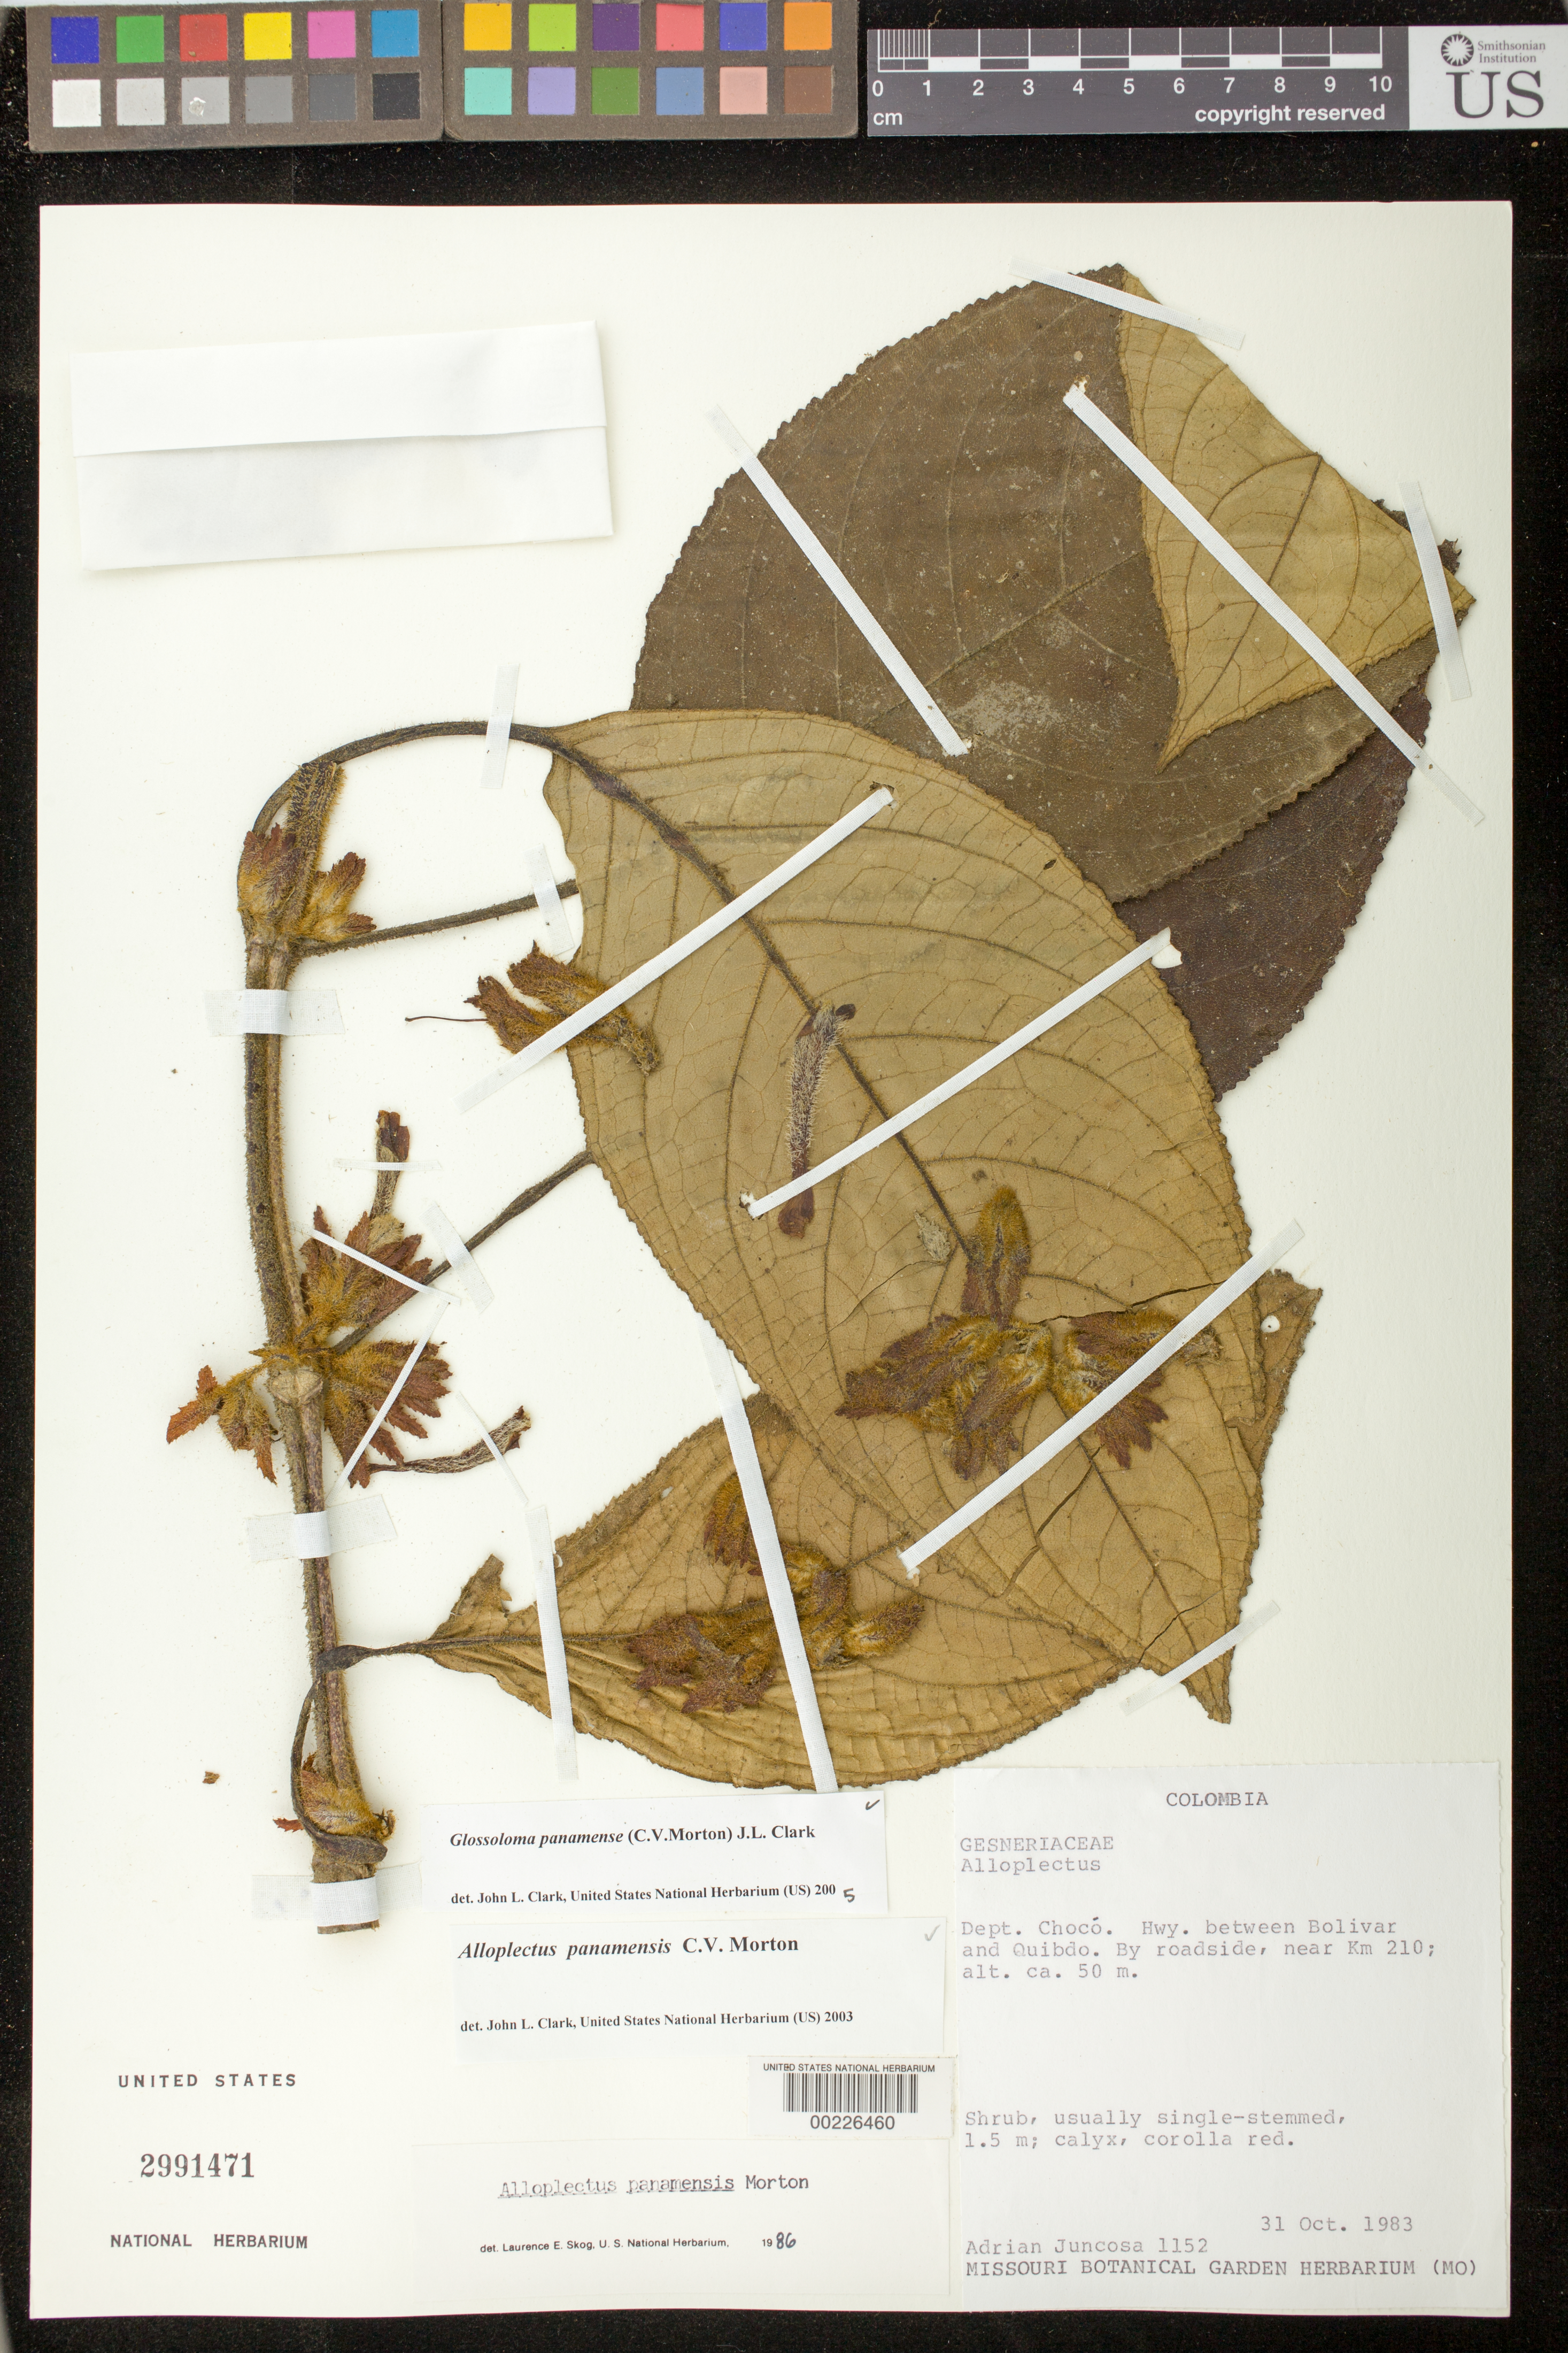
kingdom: Plantae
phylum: Tracheophyta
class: Magnoliopsida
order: Lamiales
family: Gesneriaceae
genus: Glossoloma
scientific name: Glossoloma panamense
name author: (C.V. Morton) J.L. Clark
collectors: A. Juncosa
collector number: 1152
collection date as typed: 31 Oct 1983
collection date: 1983-10-31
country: Colombia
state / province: Chocó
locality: Hwy between Bolivar and Quibdo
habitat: By roadside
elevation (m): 50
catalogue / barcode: US 2991471